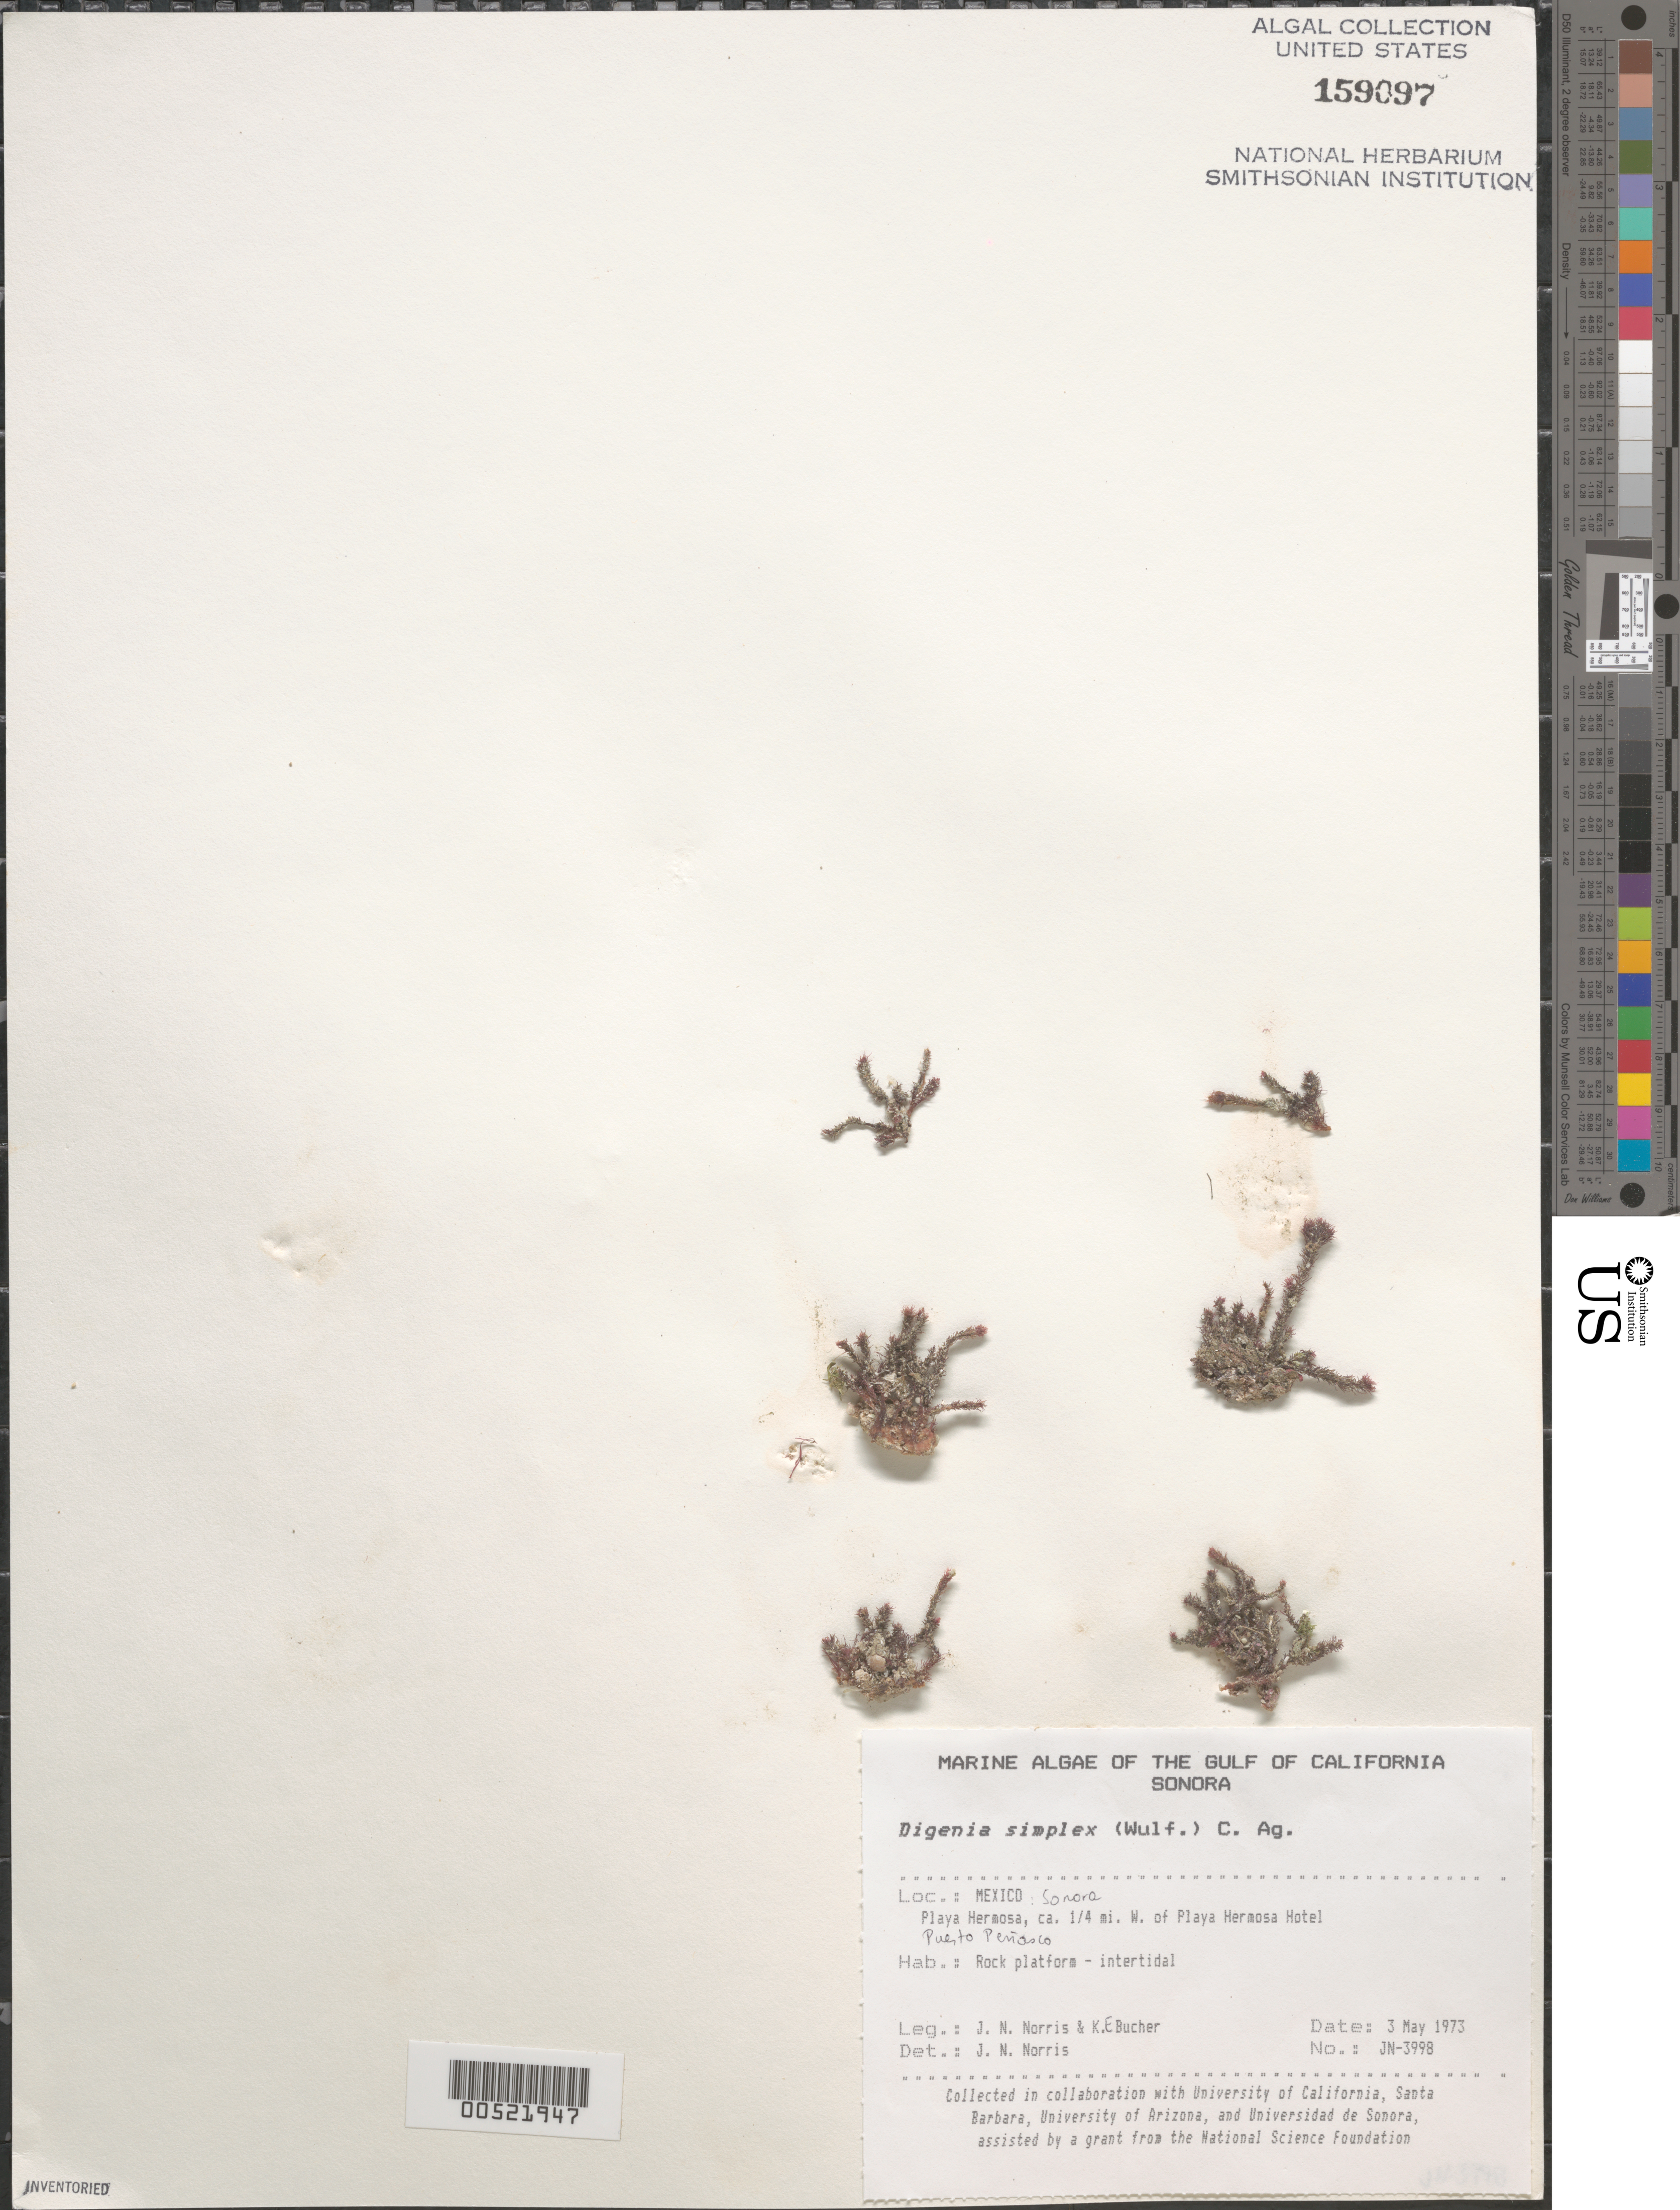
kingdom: Plantae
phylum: Rhodophyta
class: Florideophyceae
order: Ceramiales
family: Rhodomelaceae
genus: Digenea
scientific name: Digenea simplex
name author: (Wulfen) C. Agardh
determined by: Norris, James N.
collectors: J. N. Norris & K. E. Bucher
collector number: JN-3998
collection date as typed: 03 May 1973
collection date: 1973-05-03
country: Mexico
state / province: Sonora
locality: Playa Hermosa, Puerto Penasco, ca. 0.25 mile west of Playa Hermosa Hotel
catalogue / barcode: US 159097